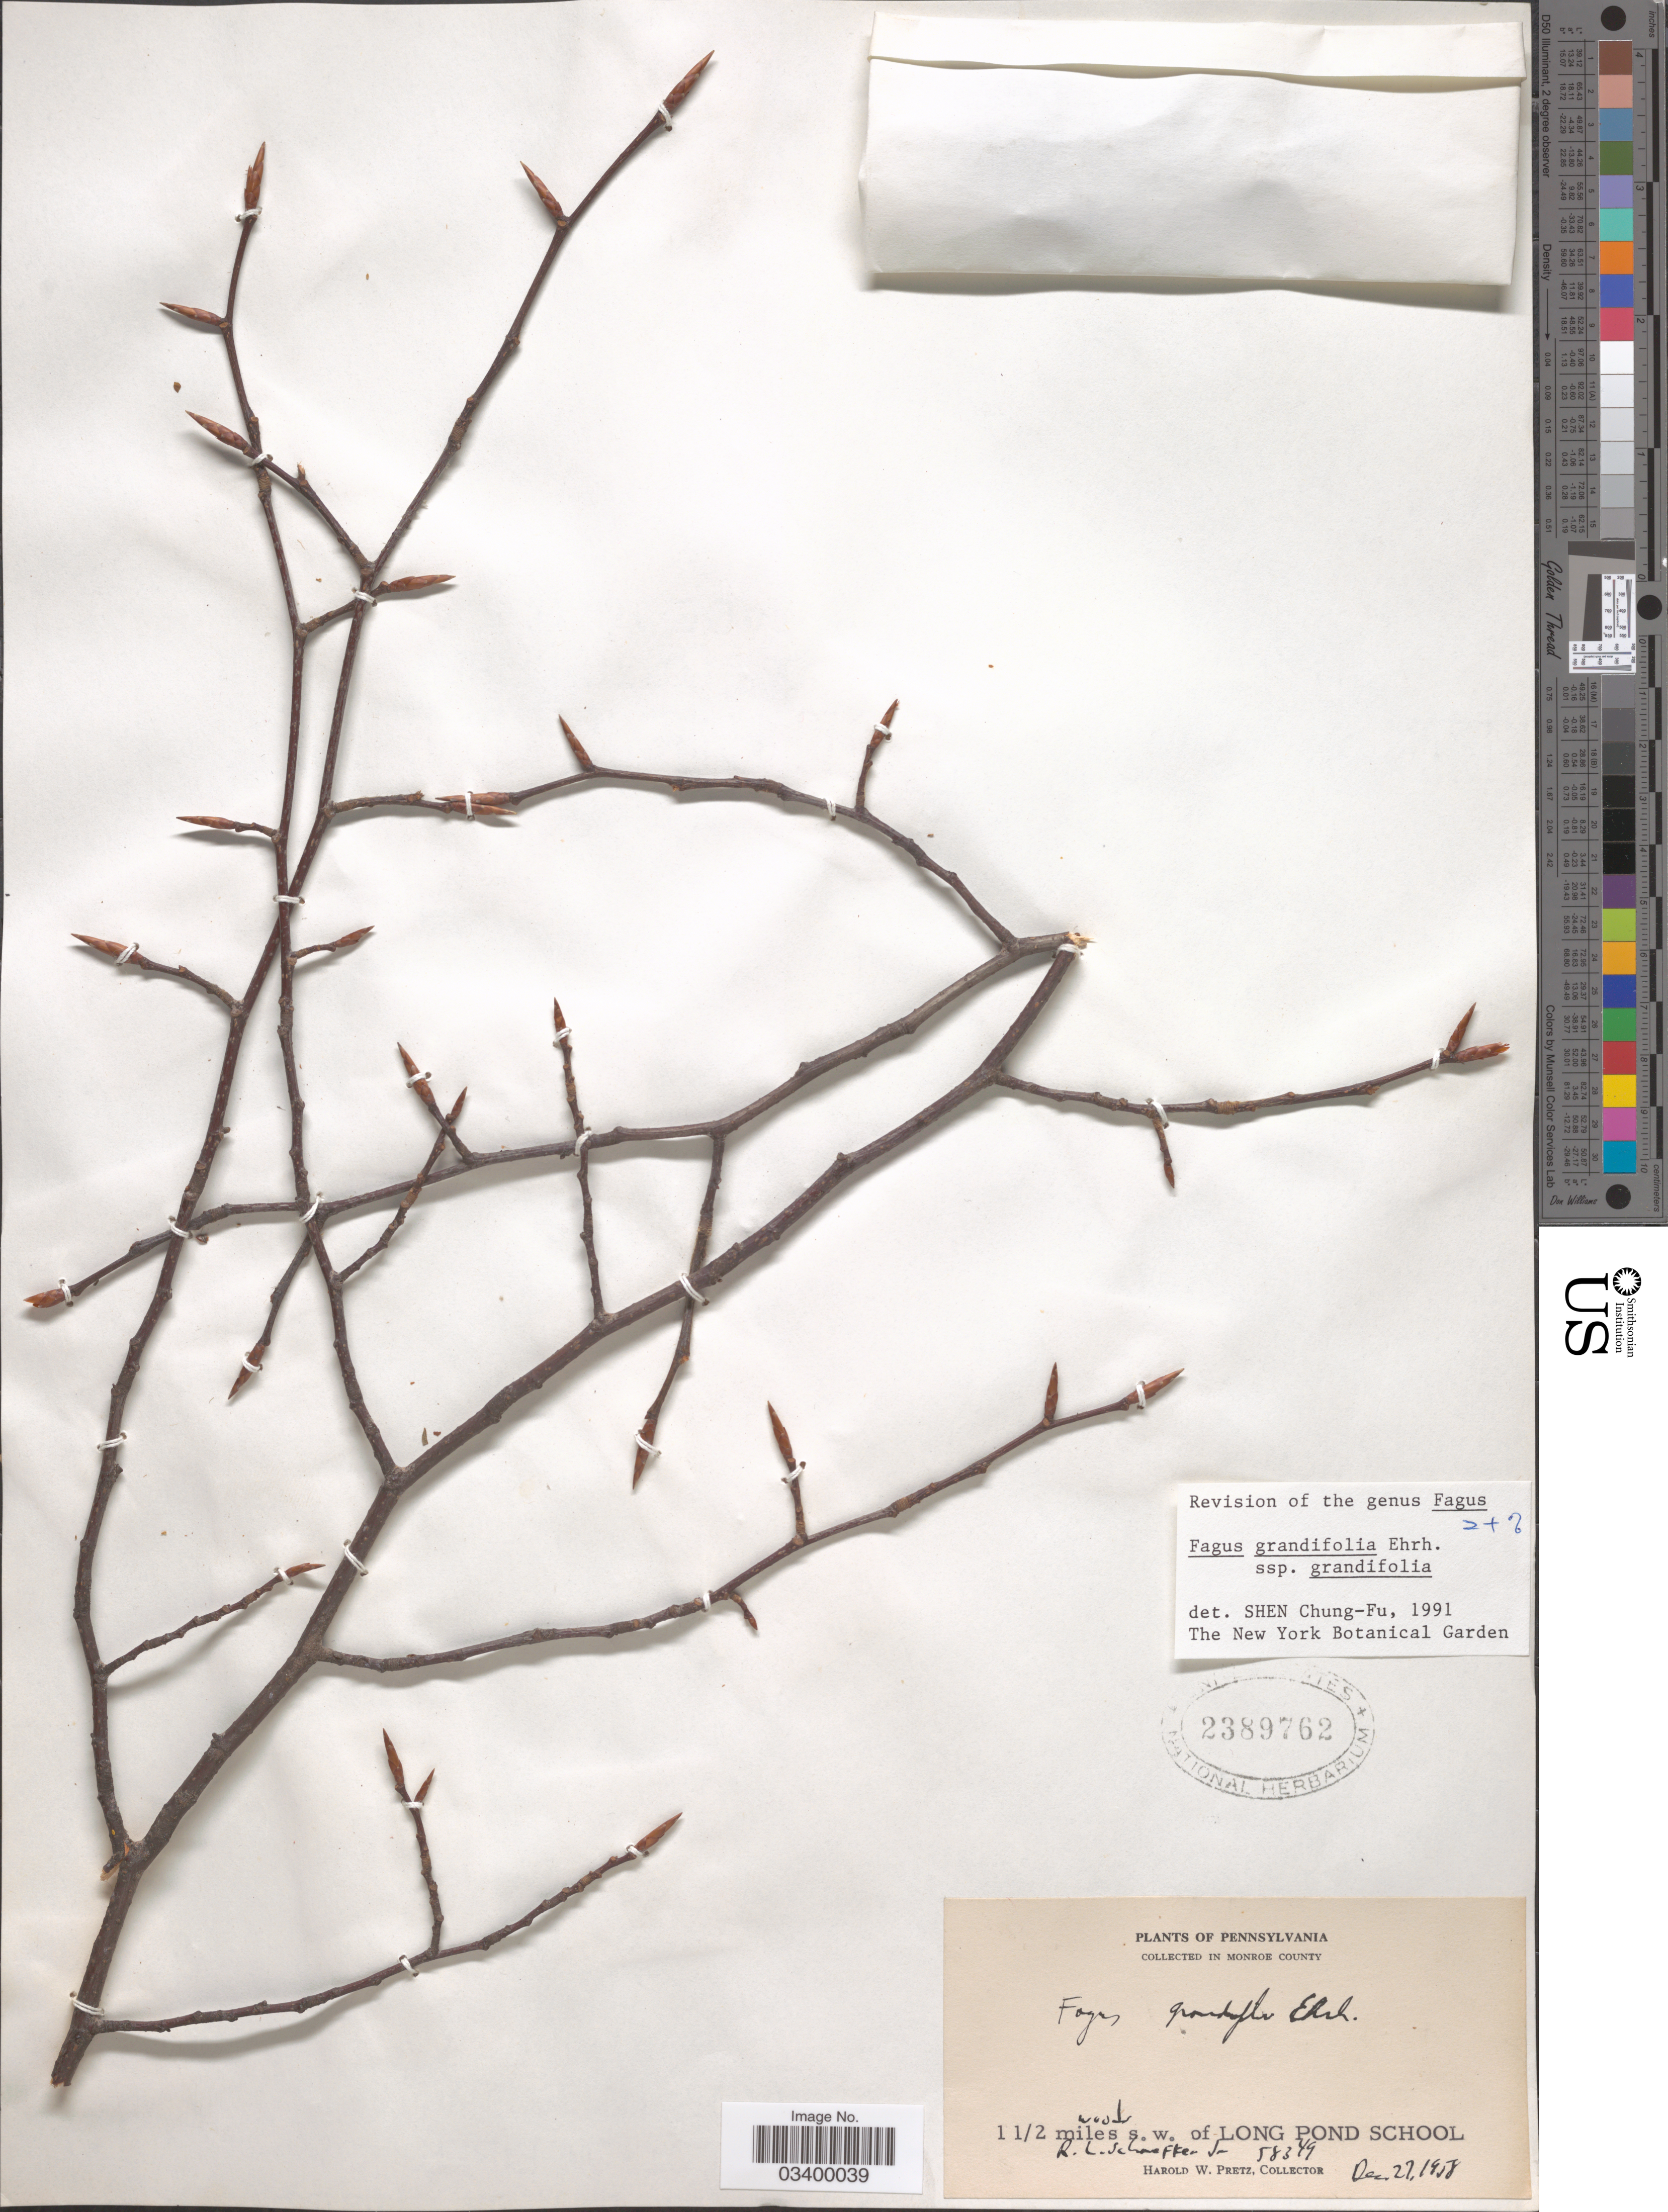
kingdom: Plantae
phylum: Tracheophyta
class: Magnoliopsida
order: Fagales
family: Fagaceae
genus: Fagus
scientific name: Fagus grandifolia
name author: Ehrh.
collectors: R. L. Schaeffer Jr. & H. W. Pretz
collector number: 58349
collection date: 1958-12-27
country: United States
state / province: Pennsylvania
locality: Monroe County. 1½ miles west [unsure placement] s.w. of Long Pond School.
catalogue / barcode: US 2389762